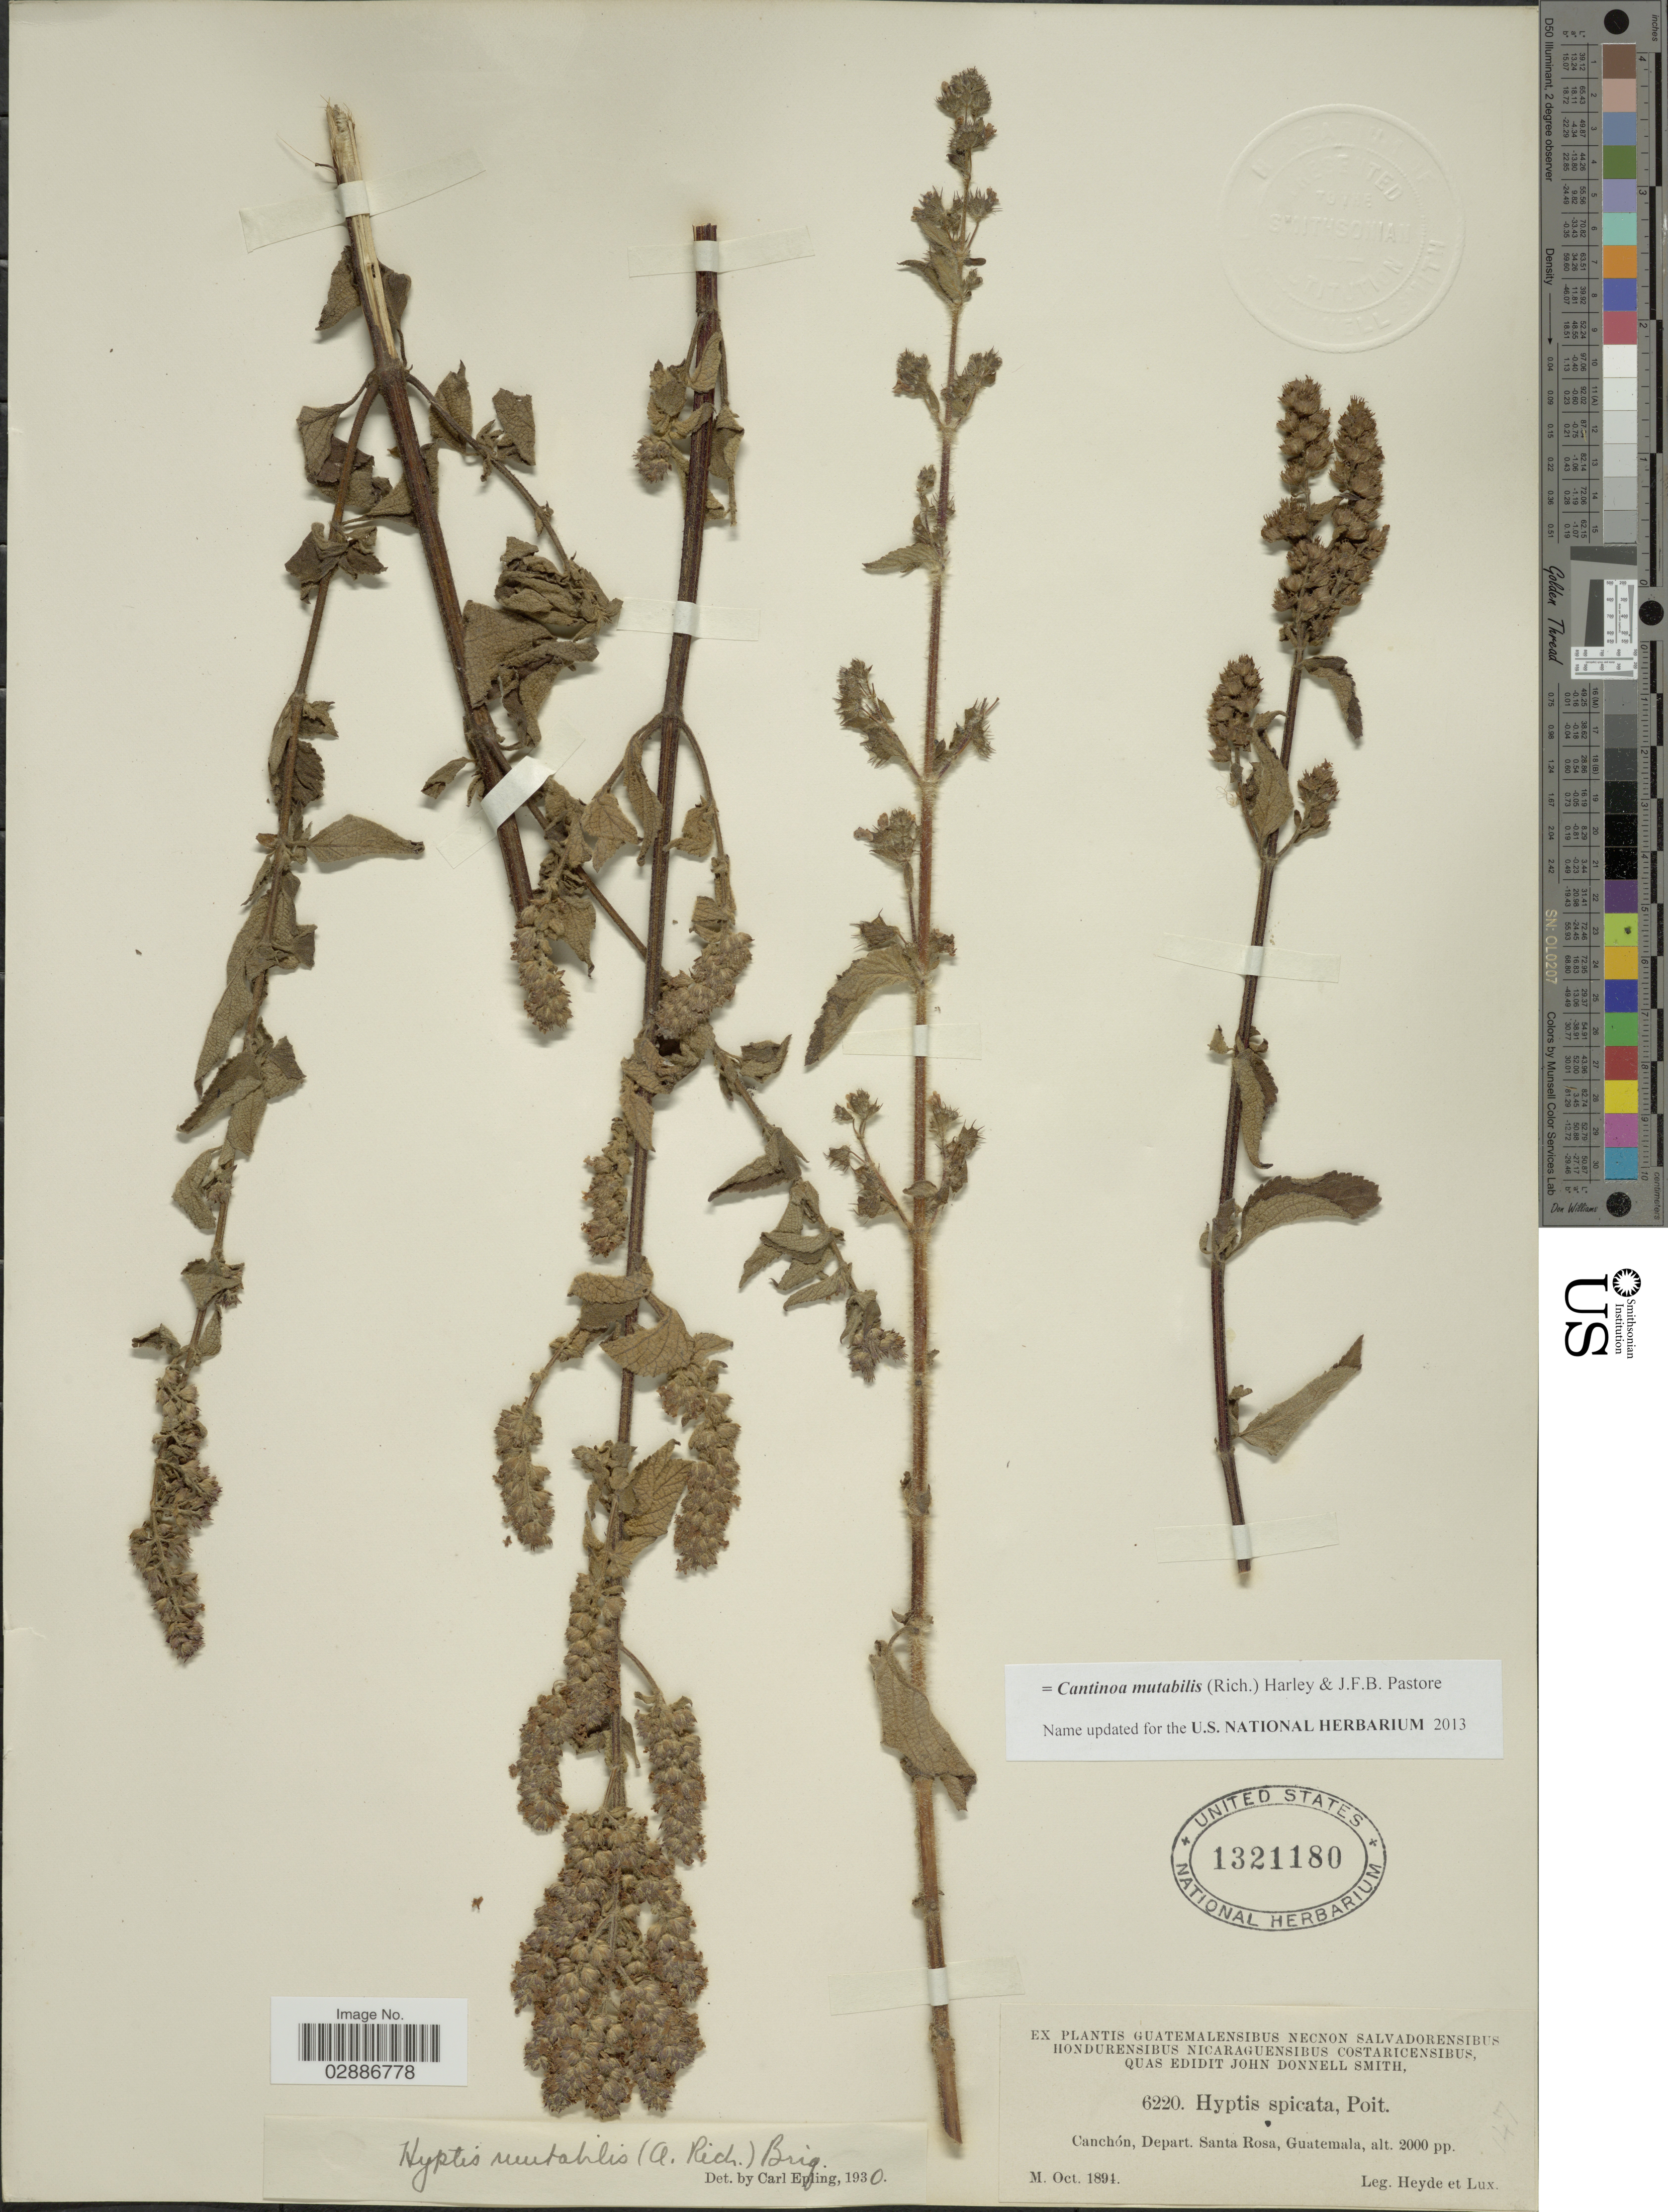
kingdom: Plantae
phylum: Tracheophyta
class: Magnoliopsida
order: Lamiales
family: Lamiaceae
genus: Cantinoa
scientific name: Cantinoa mutabilis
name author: (Rich.) Harley & J.F.B. Pastore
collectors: Heyde & Lux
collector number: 6220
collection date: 1894-10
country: Guatemala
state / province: Santa Rosa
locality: Canchón, Depart. Santa Rosa.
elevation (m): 610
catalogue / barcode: US 1321180